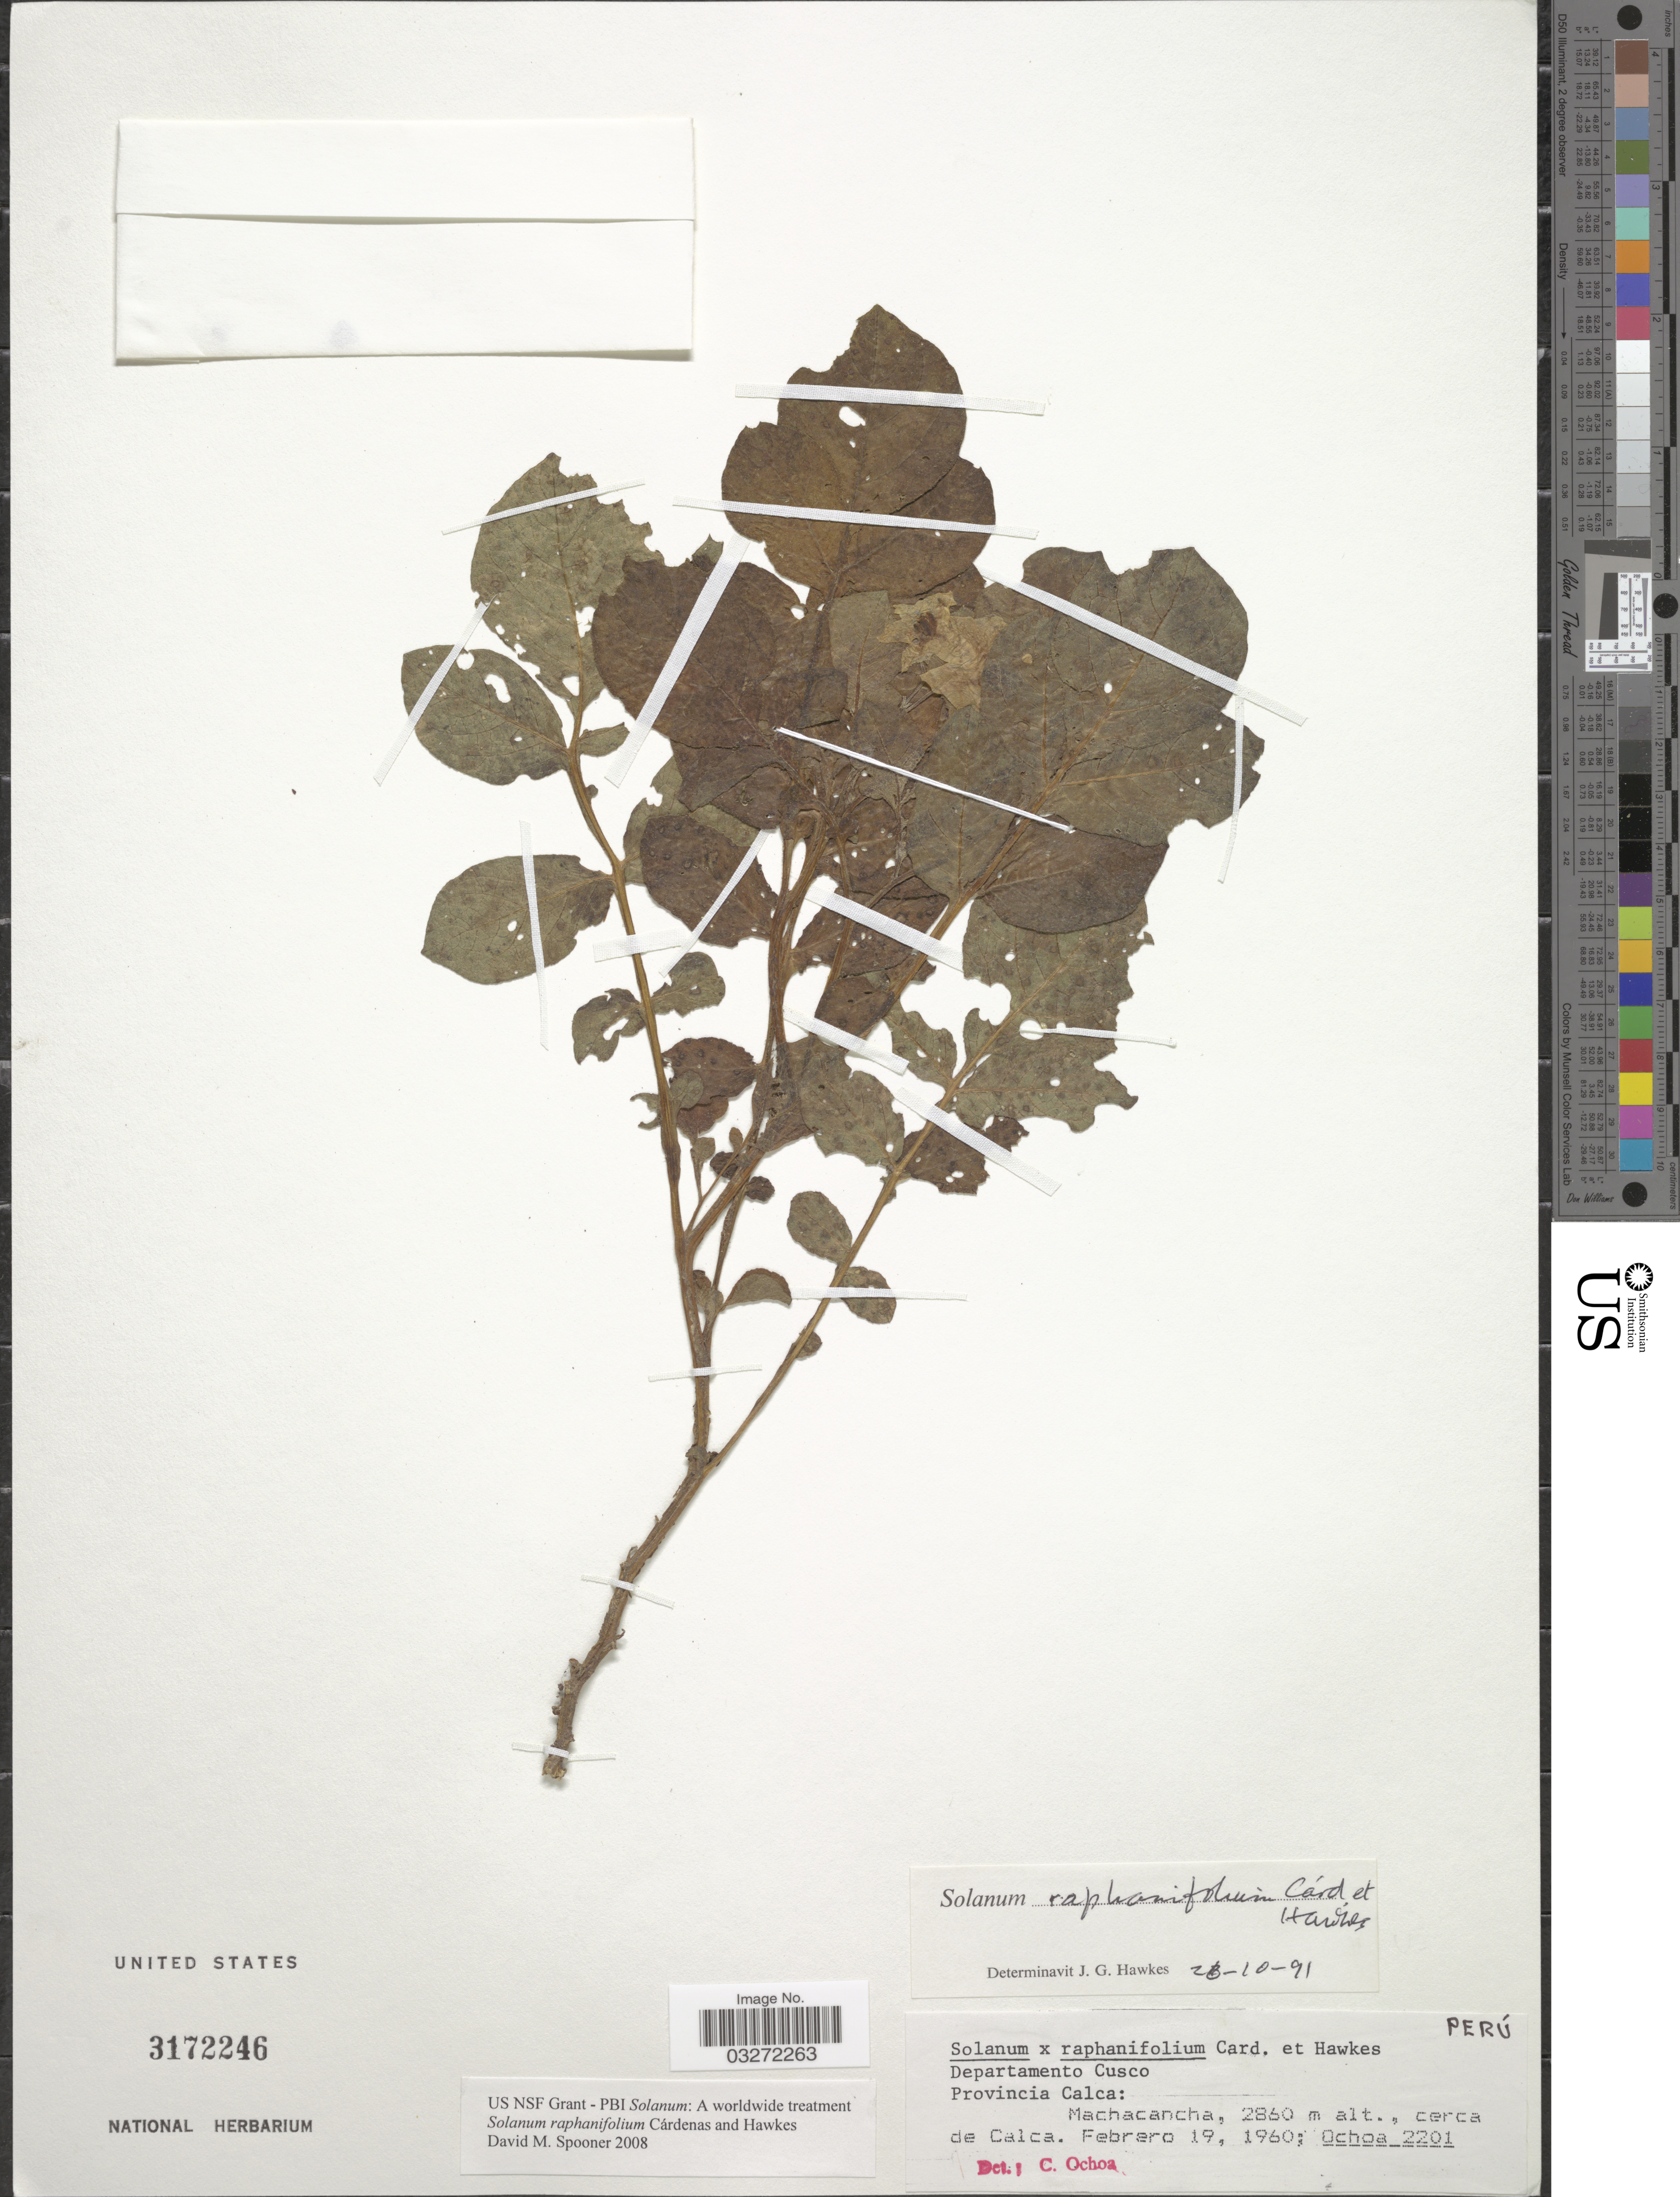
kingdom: Plantae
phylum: Tracheophyta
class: Magnoliopsida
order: Solanales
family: Solanaceae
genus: Solanum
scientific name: Solanum raphanifolium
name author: Cárdenas & Hawkes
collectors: -. Ochoa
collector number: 2201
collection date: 1960-02-19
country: Peru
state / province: Cusco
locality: Departamento Cusco, Provincia Calca: Machcancha, cerca de Calca.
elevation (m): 2860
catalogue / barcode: US 3172246